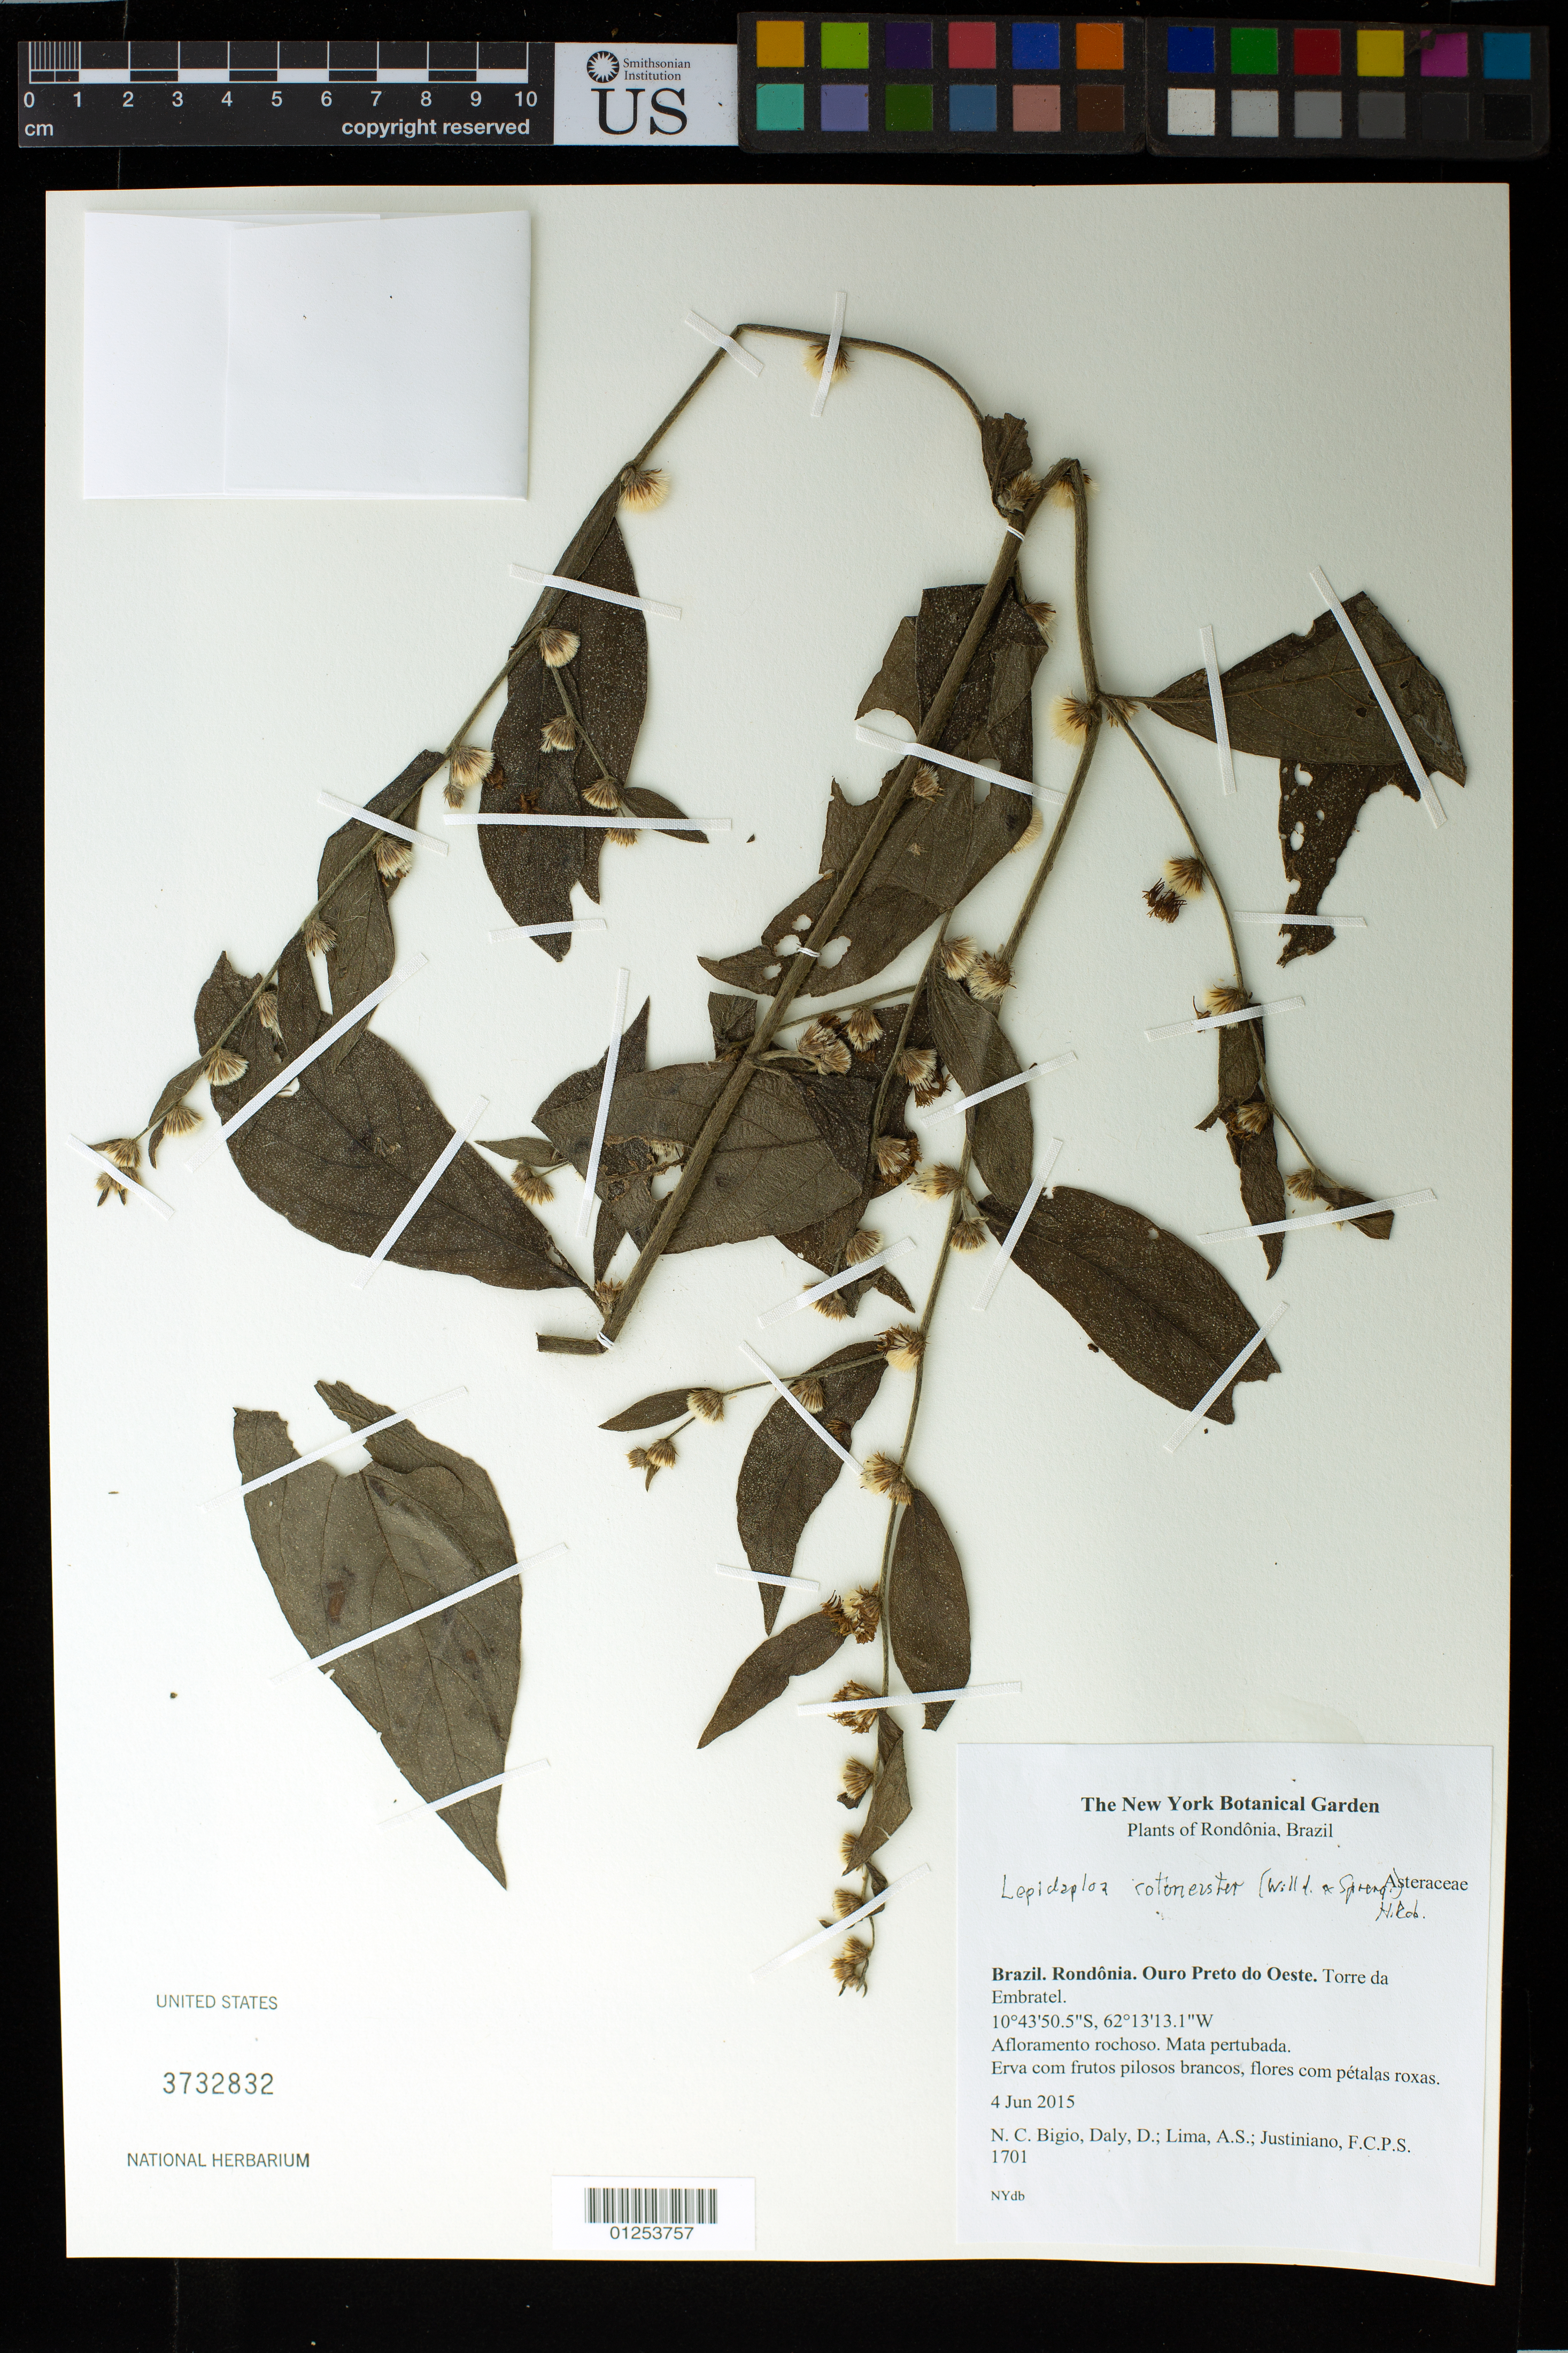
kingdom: Plantae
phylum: Tracheophyta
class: Magnoliopsida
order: Asterales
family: Asteraceae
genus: Lepidaploa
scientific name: Lepidaploa cotoneaster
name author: (Willd. ex Spreng.) H. Rob.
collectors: N. C. Bigio, D. Daly, A. Lima & F. Justiniano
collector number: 1701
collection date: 2015-06-04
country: Brazil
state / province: Rondônia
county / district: Ouro Preto do Oeste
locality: Torre da Embratel.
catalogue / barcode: US 3732832